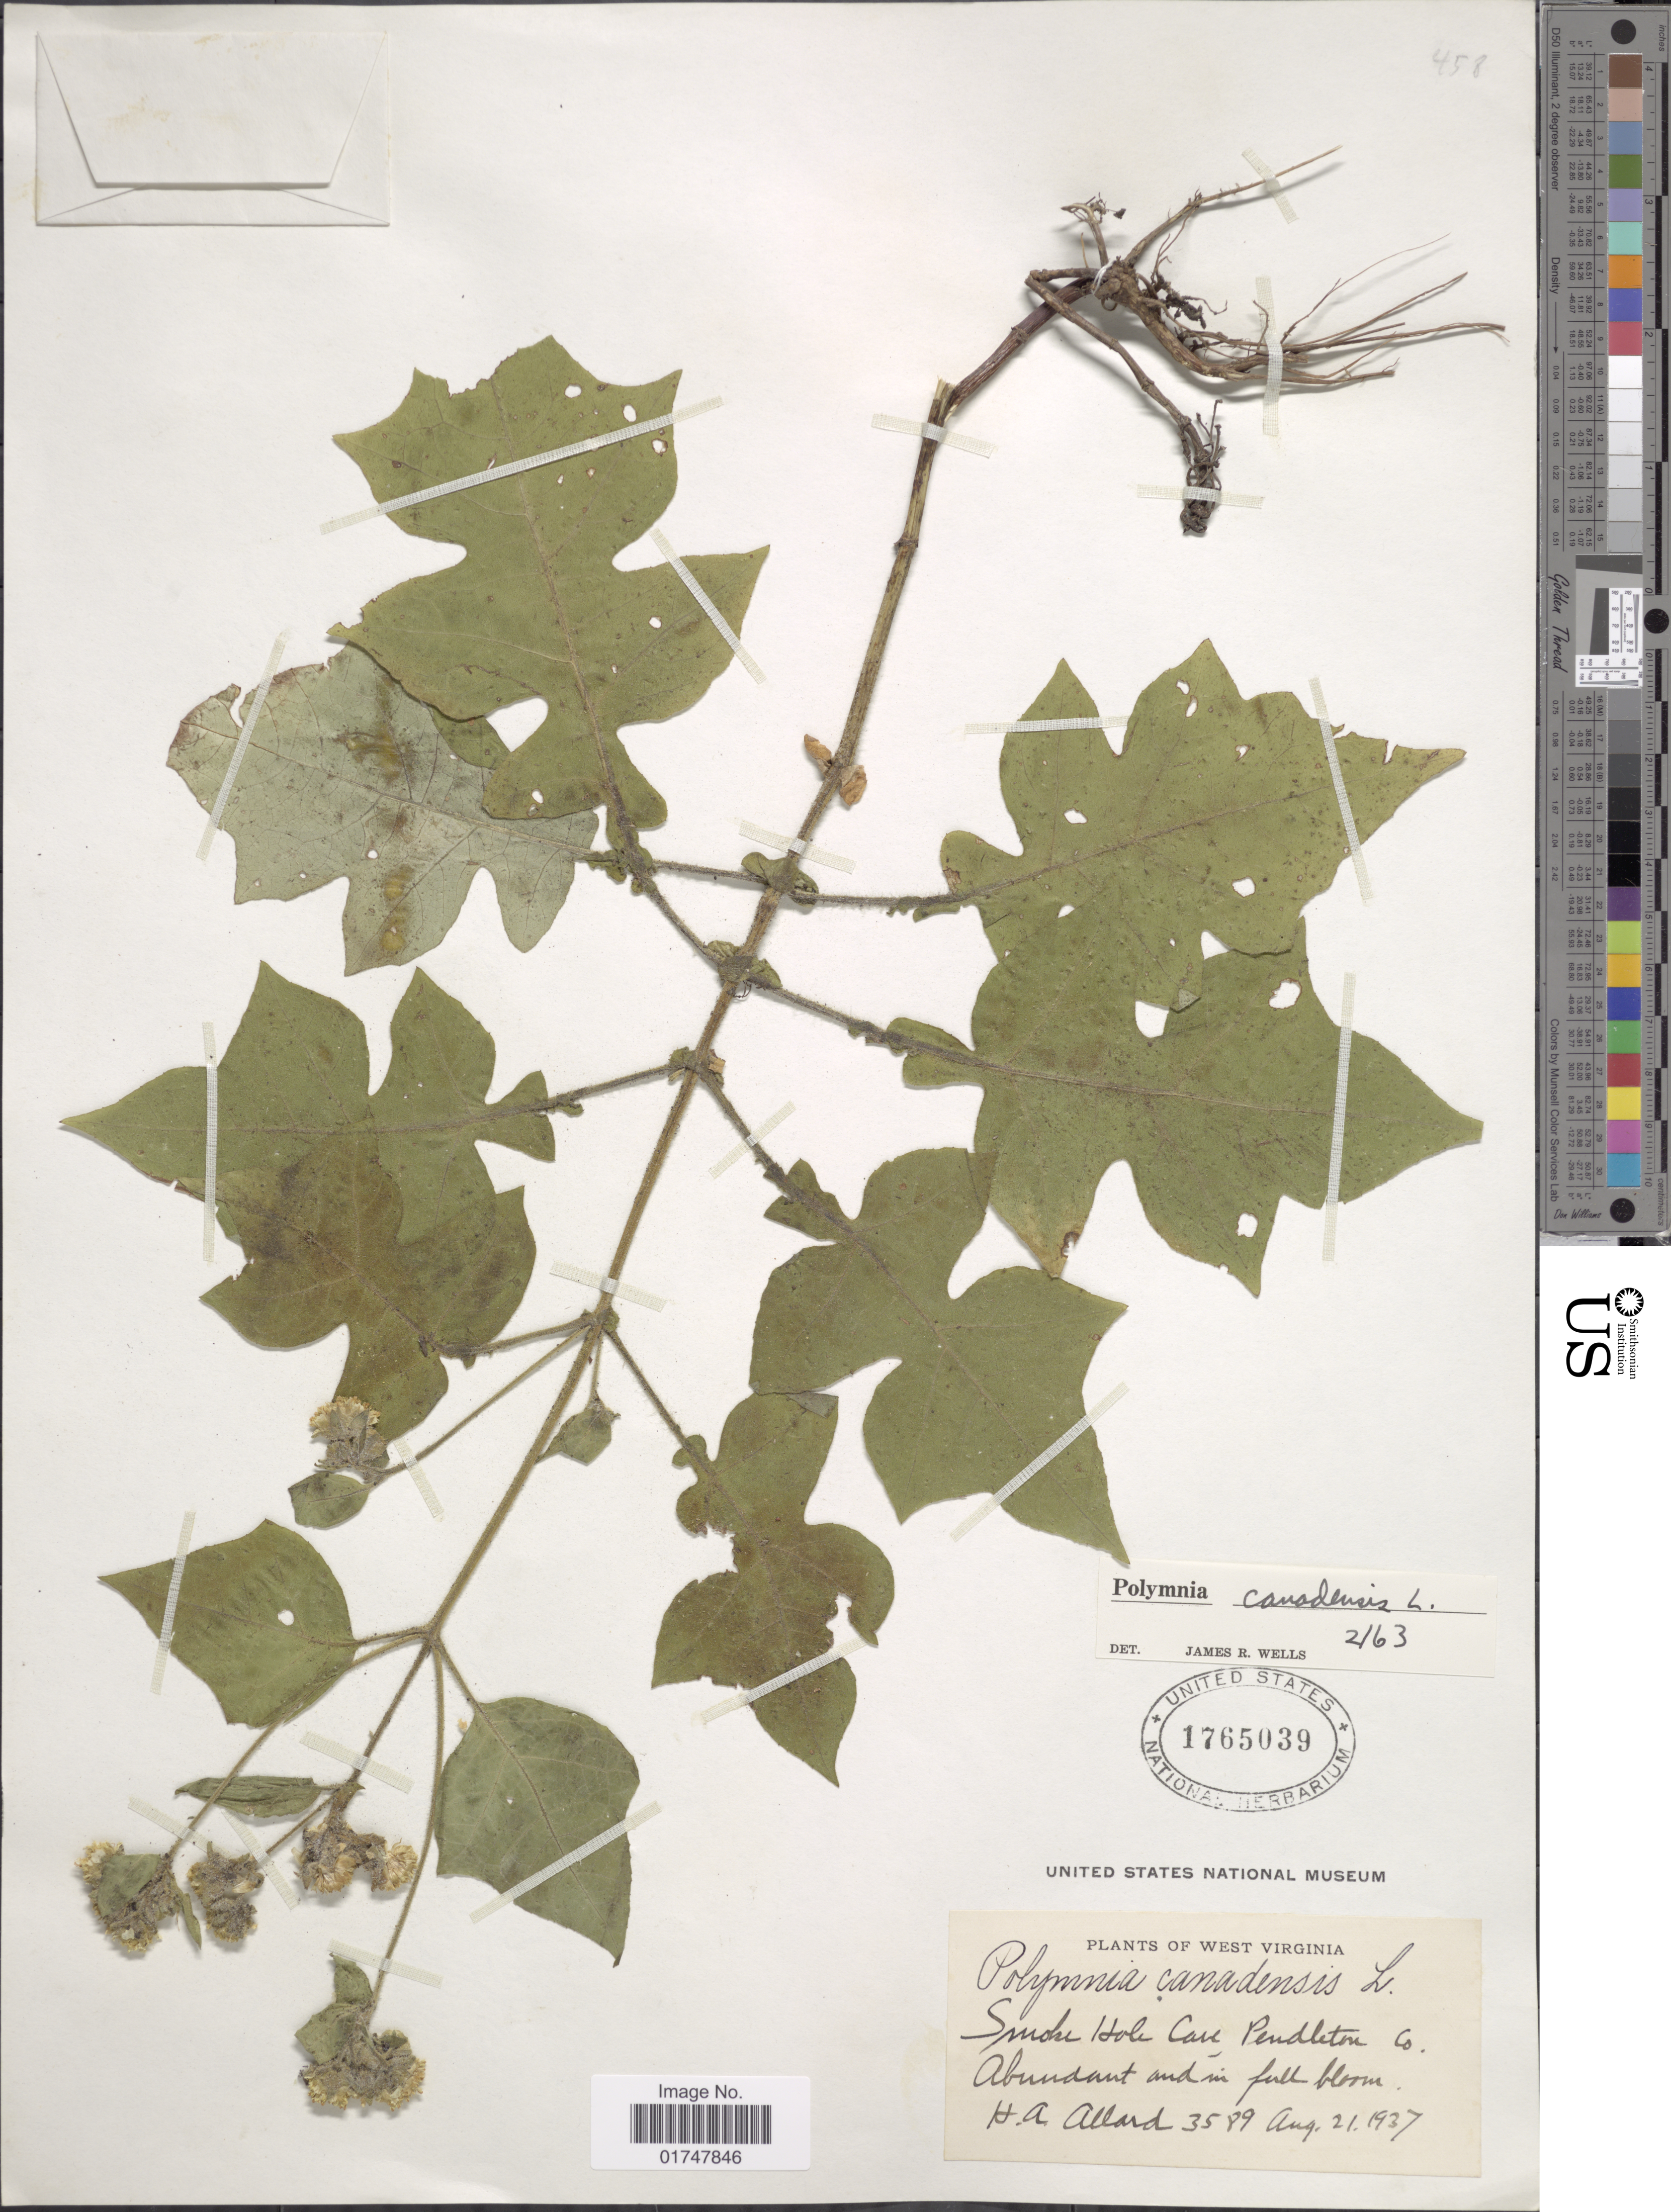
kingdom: Plantae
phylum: Tracheophyta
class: Magnoliopsida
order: Asterales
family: Asteraceae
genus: Polymnia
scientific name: Polymnia canadensis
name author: L.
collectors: H. A. Allard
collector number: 3589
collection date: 1937-08-21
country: United States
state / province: West Virginia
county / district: Pendleton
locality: Smoke Hole Cave, Pendleton Co., abundant and in full bloom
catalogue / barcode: US 1765039